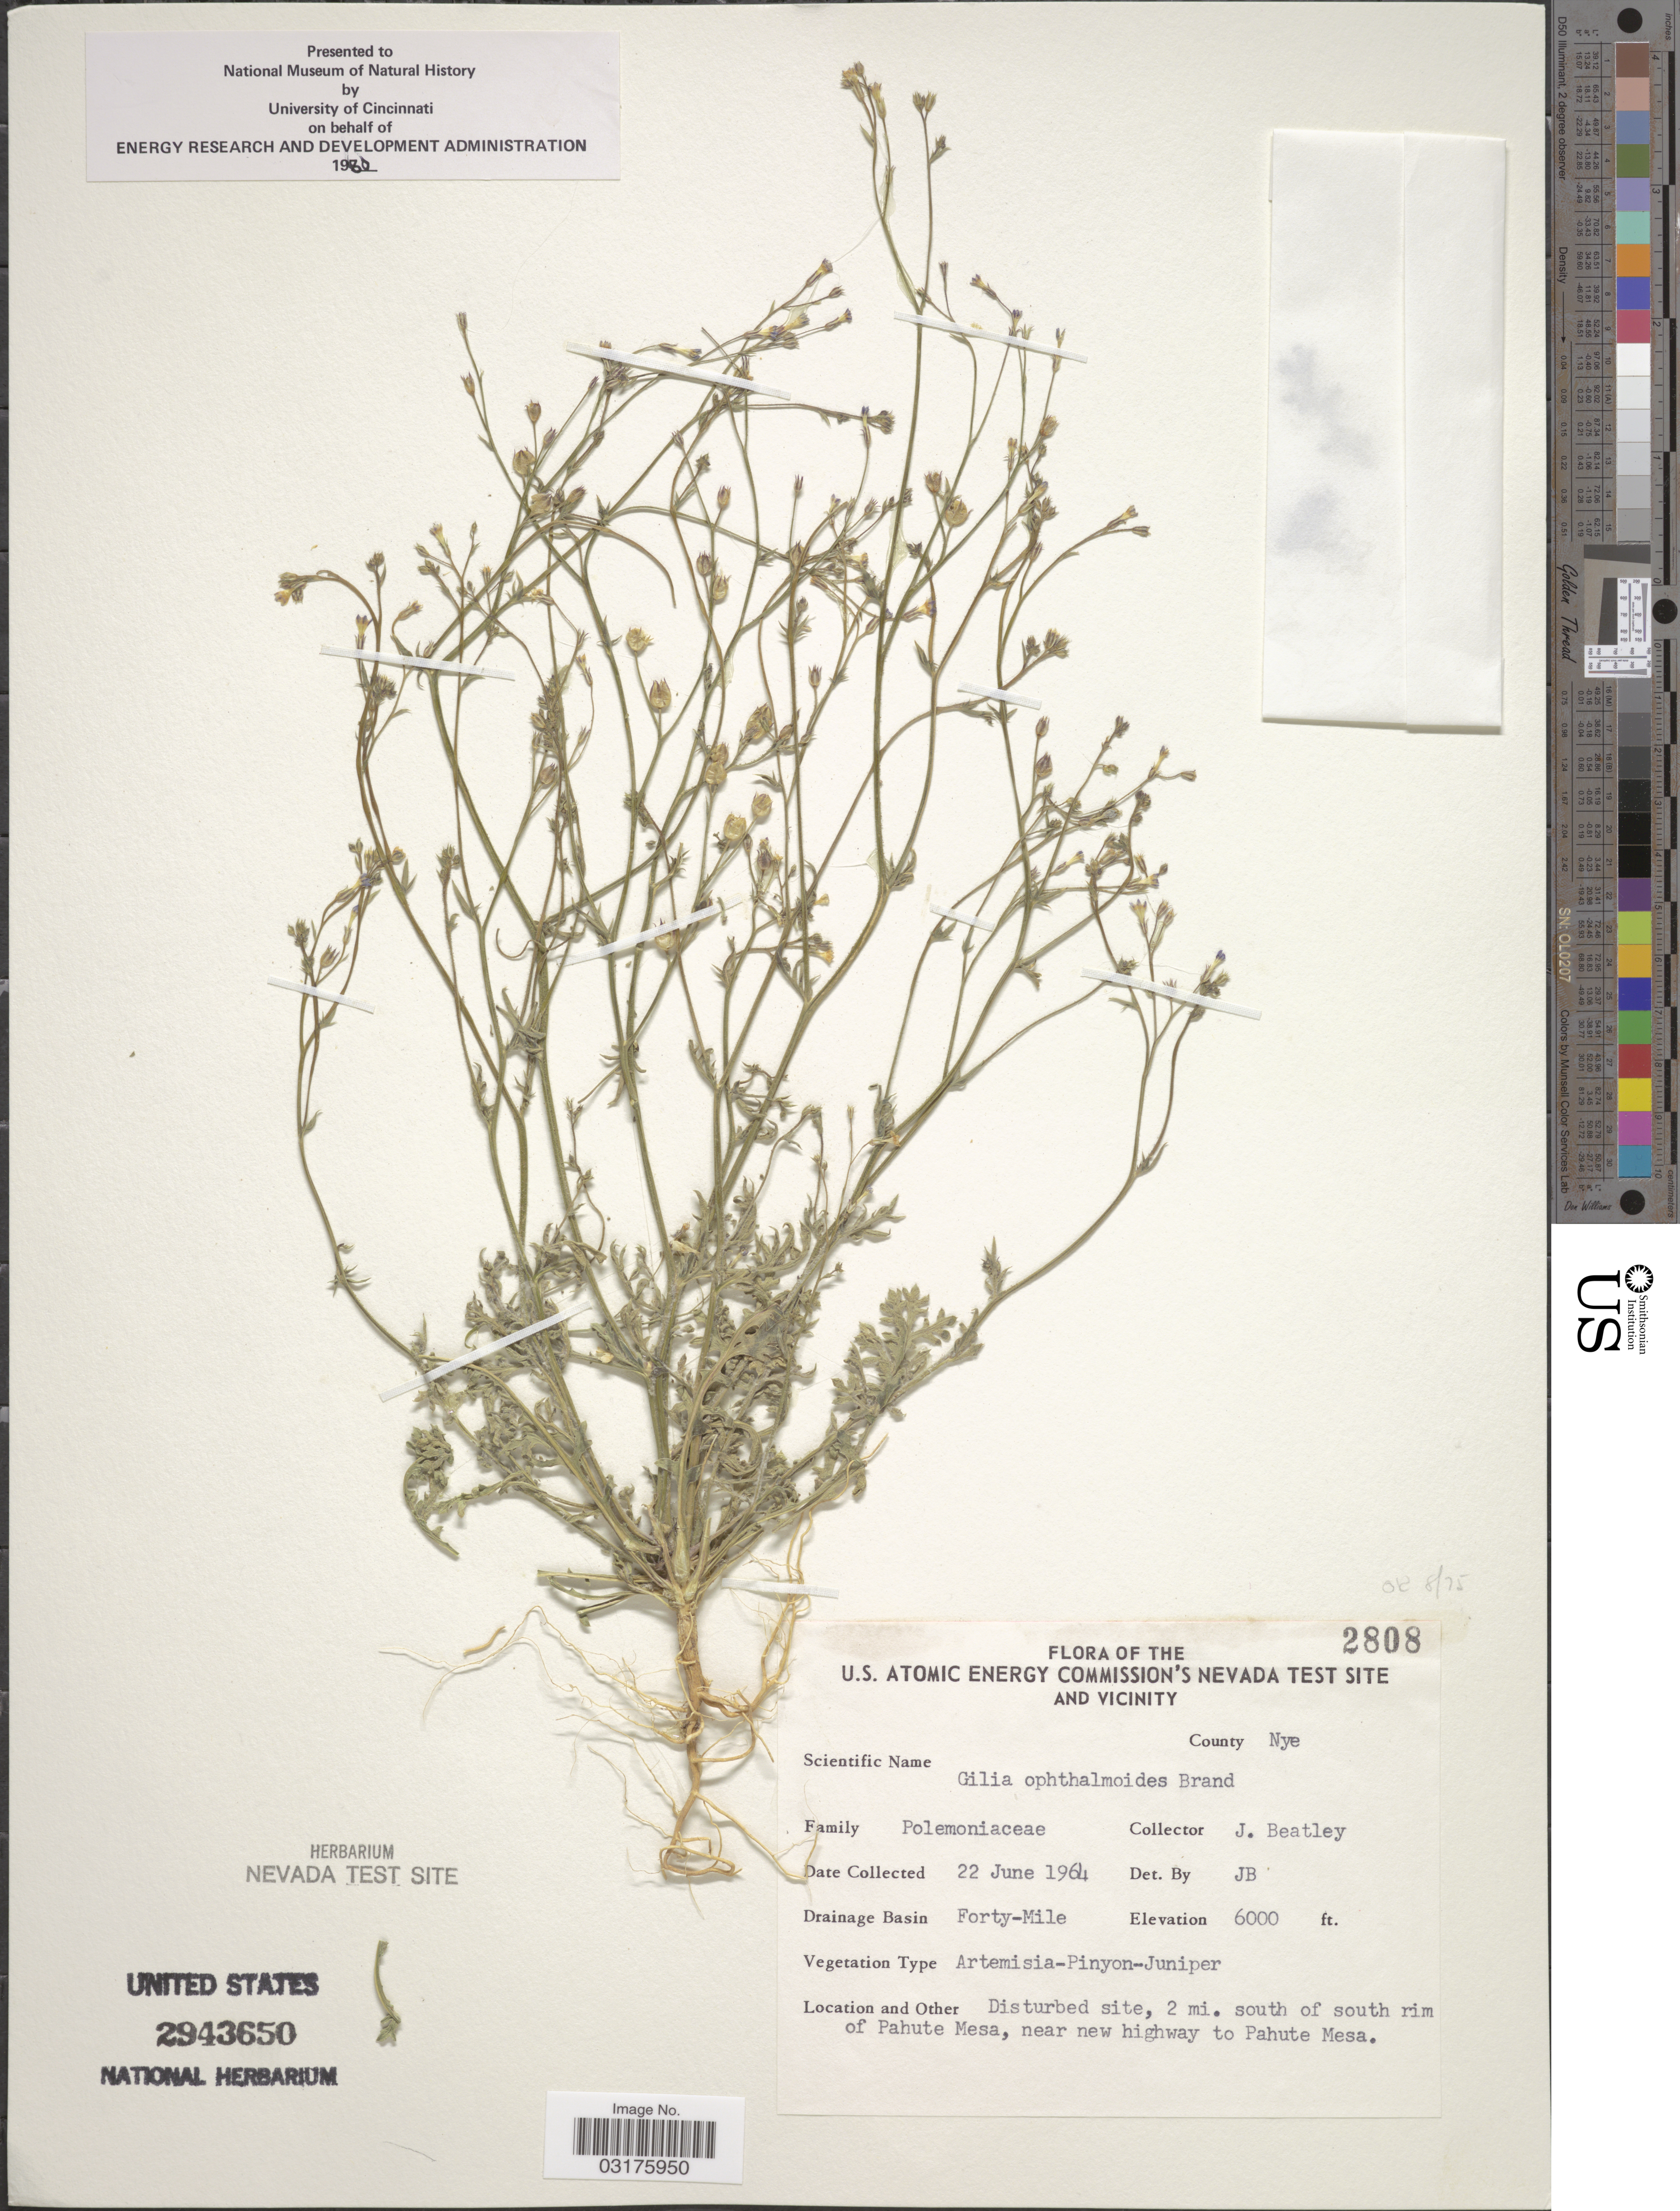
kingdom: Plantae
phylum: Tracheophyta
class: Magnoliopsida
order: Ericales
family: Polemoniaceae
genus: Gilia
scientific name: Gilia ophthalmoides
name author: Brand in Engl.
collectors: J. C. Beatley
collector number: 2808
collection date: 1964-06-22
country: United States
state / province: Nevada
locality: U.S. Atomic Energy Commission's Nevada Test Site and Vicinity, County Nye, Drainage Basin Forty-Mile, Disturbed site, 2 mi. south of south rim of Pahute Mesa, near new highway to Pahute Mesa.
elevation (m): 1829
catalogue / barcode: US 2943650